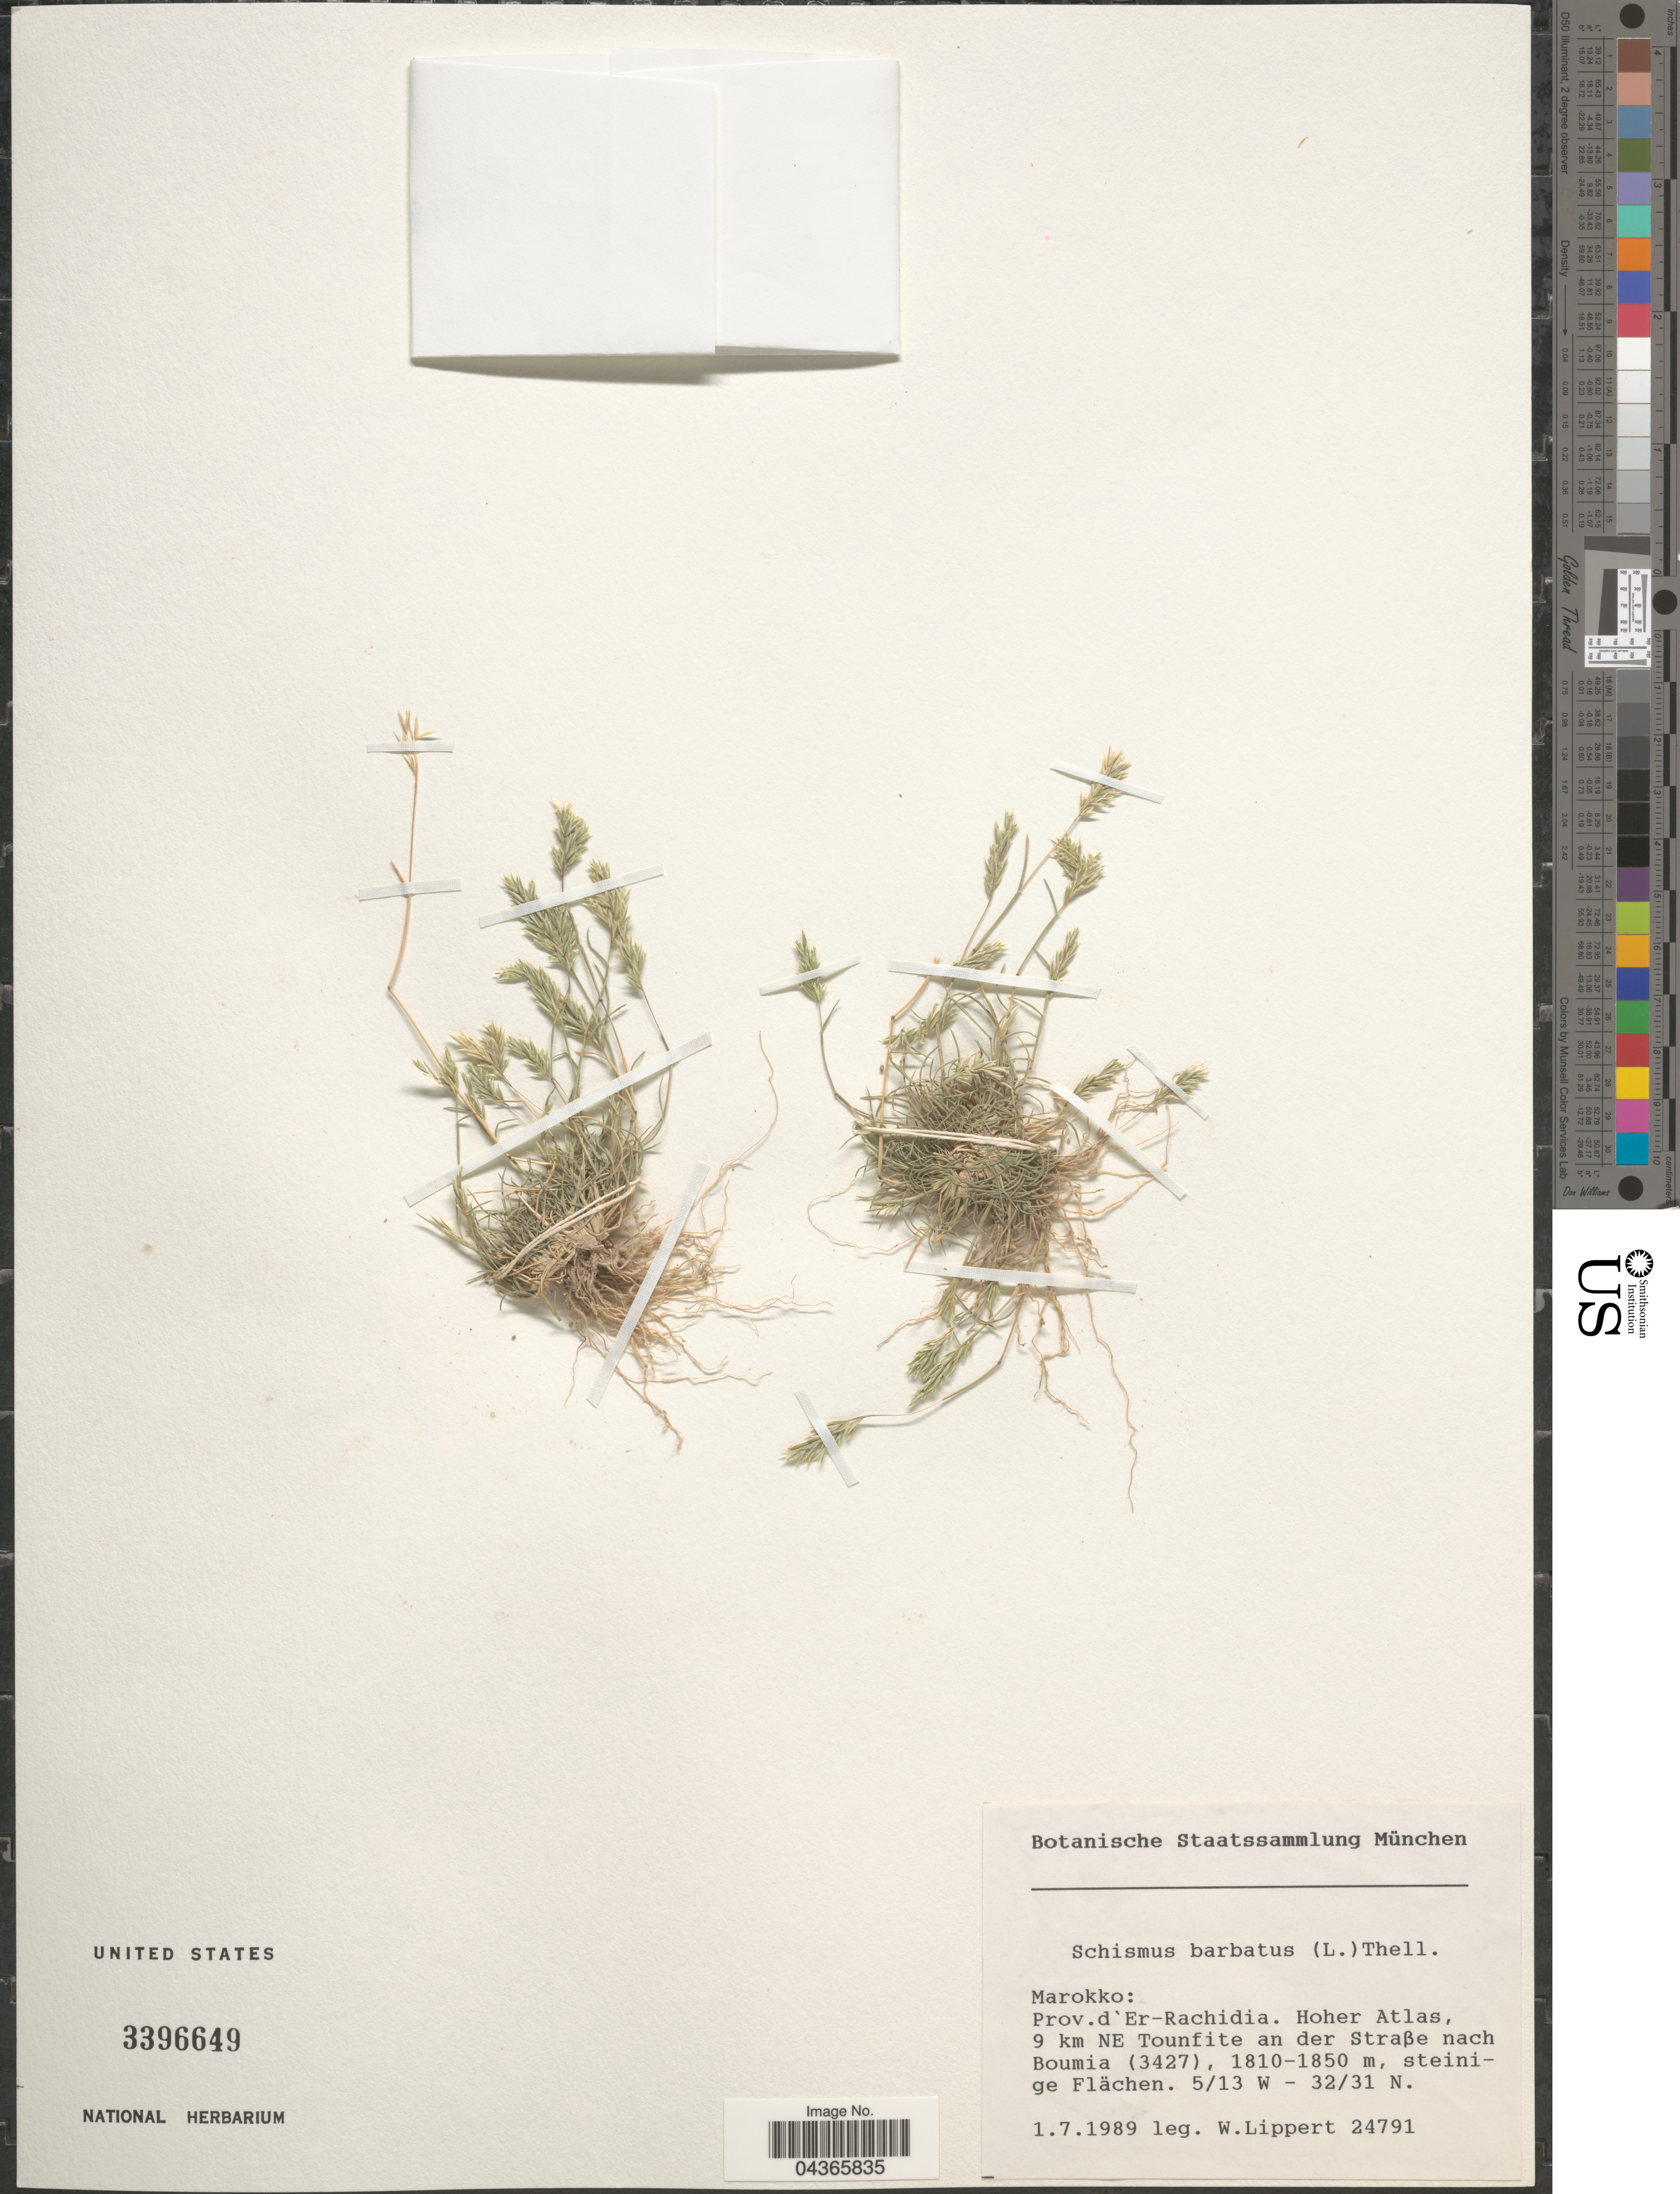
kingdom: Plantae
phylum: Tracheophyta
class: Liliopsida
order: Poales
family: Poaceae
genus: Schismus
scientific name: Schismus barbatus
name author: (L.) Thell.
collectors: W. Lippert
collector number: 24791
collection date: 1989-07-01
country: Morocco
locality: Prov. d'Er - Rachidia. Hoher Atlas, 9 km NE Tounfite an der Straße nach Boumia (3427).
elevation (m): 1810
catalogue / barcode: US 3396649